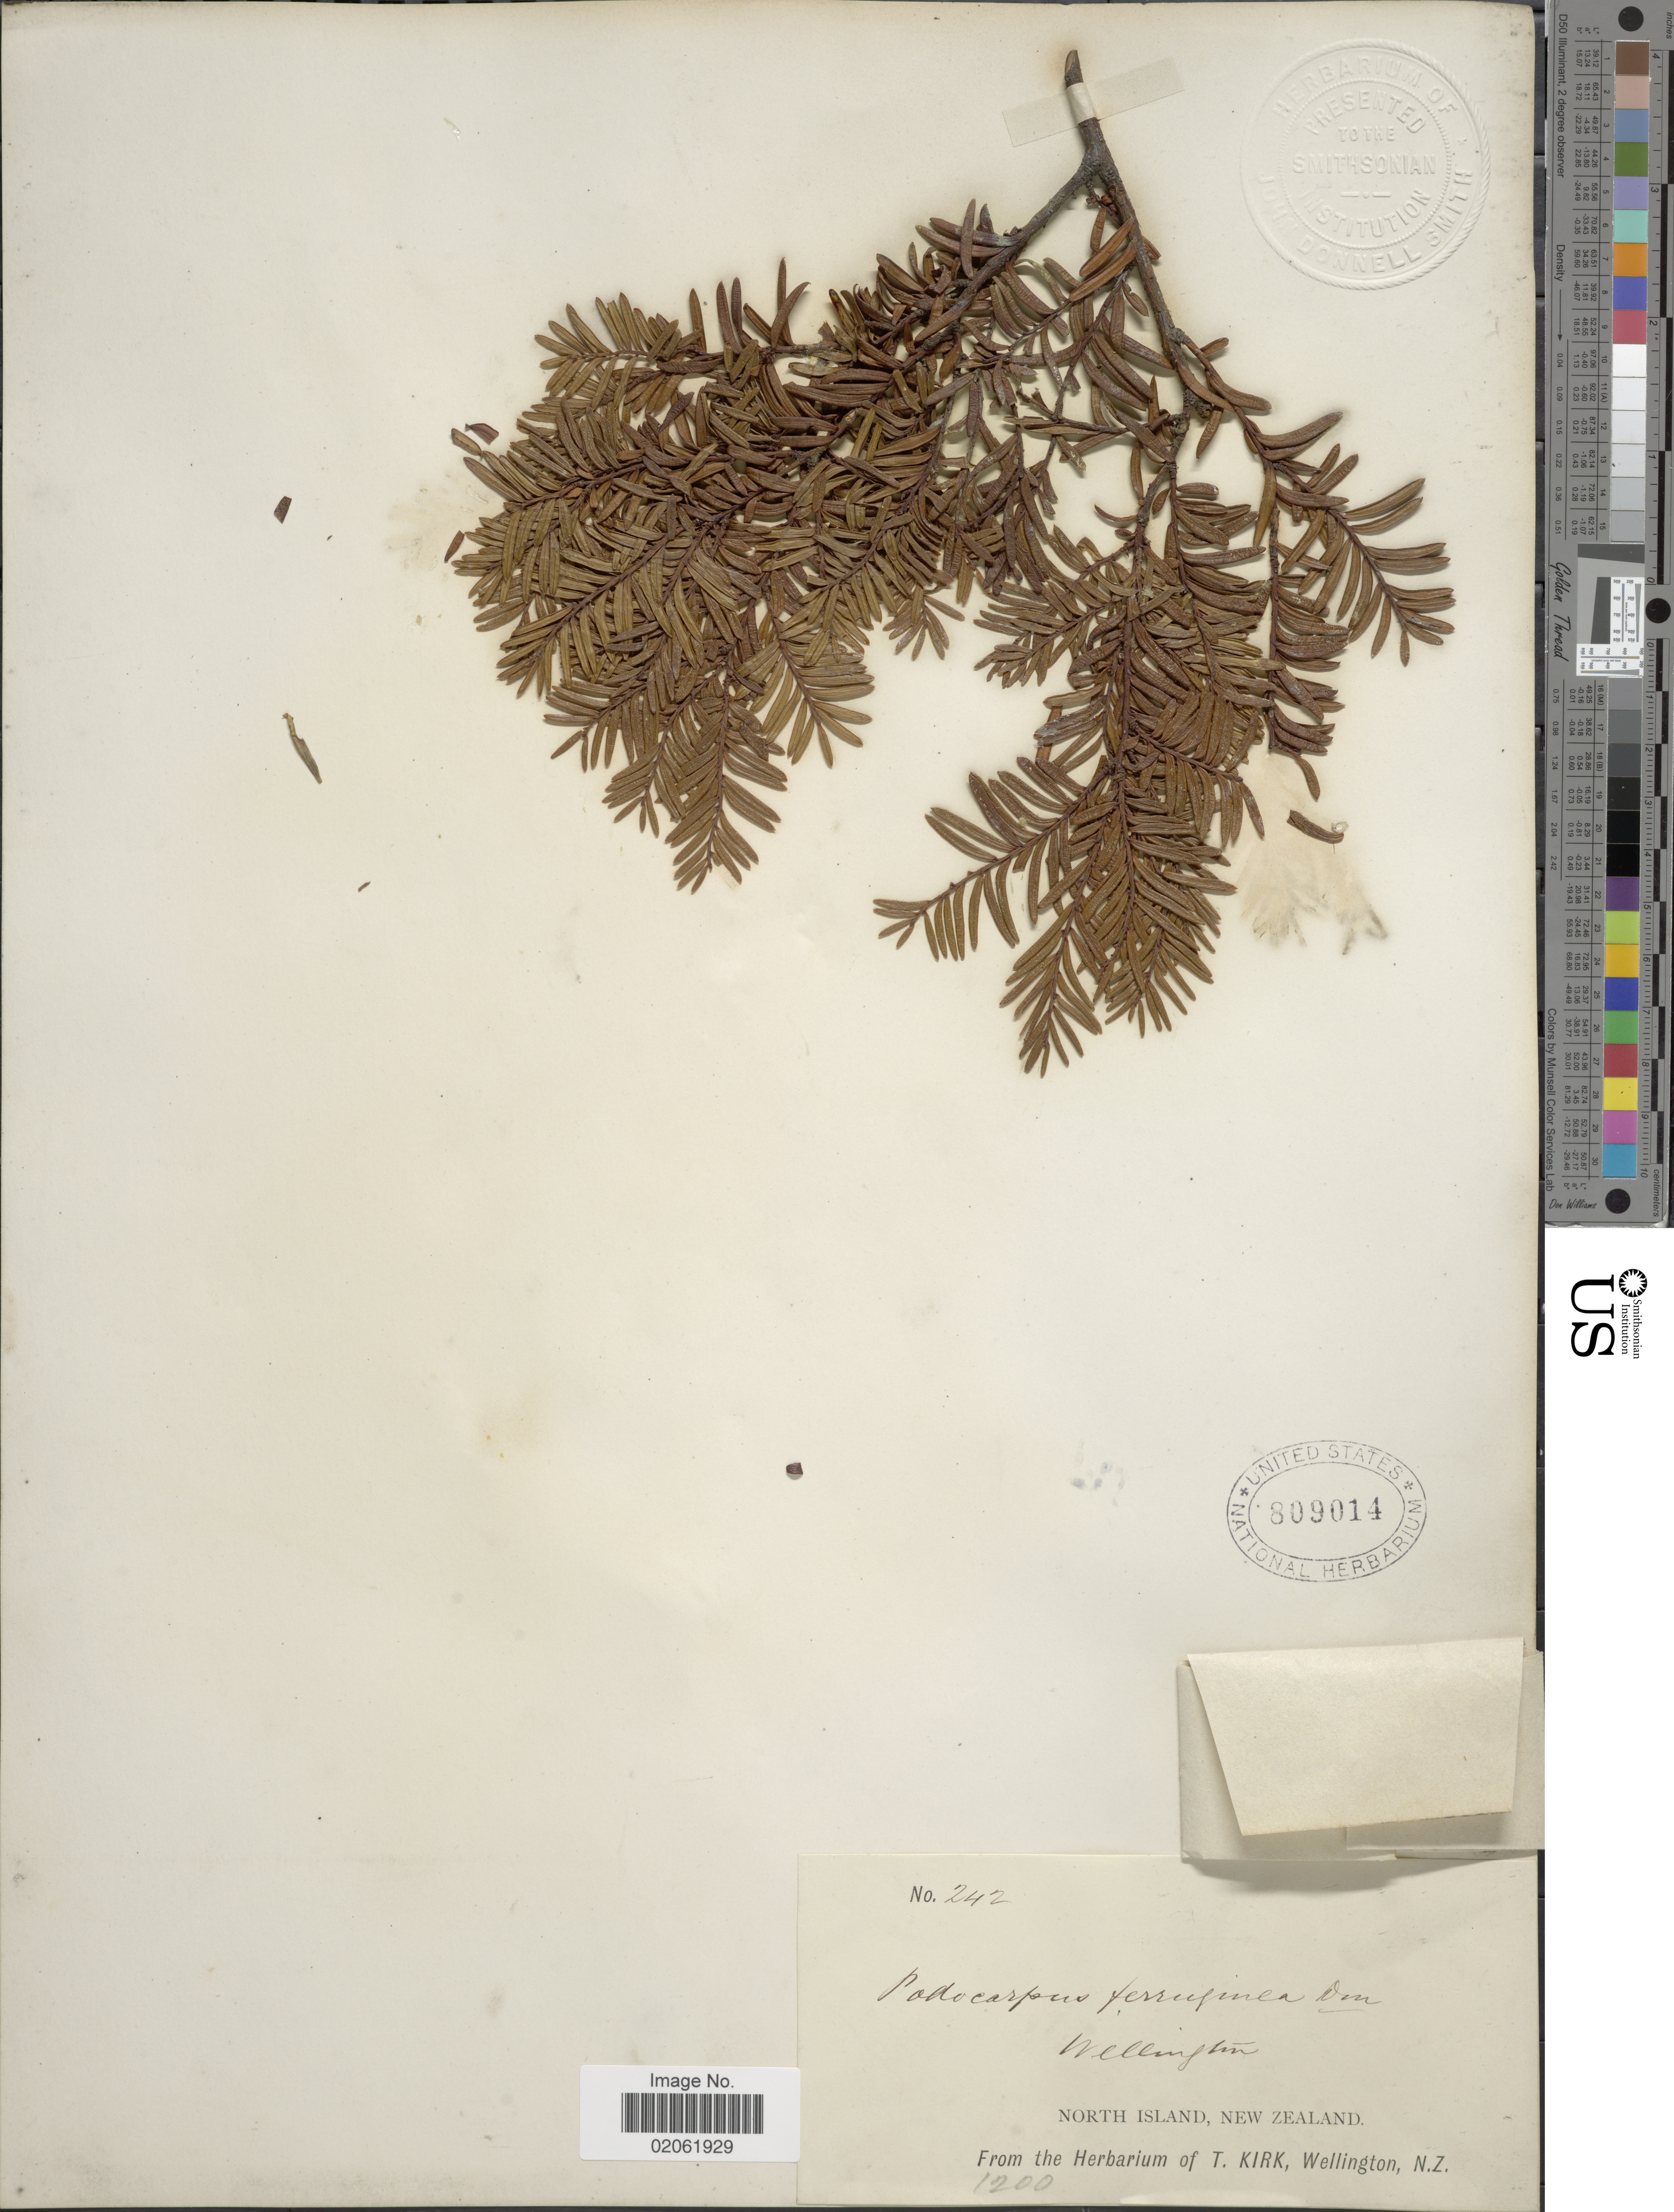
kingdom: Plantae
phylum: Tracheophyta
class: Pinopsida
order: Pinales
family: Podocarpaceae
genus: Podocarpus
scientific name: Podocarpus ferrugineus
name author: G. Benn. ex D. Don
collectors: ex Herb. T. Kirk, Wellington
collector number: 242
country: New Zealand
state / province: Wellington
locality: North Island, New Zealand. Wellington.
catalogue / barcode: US 809014